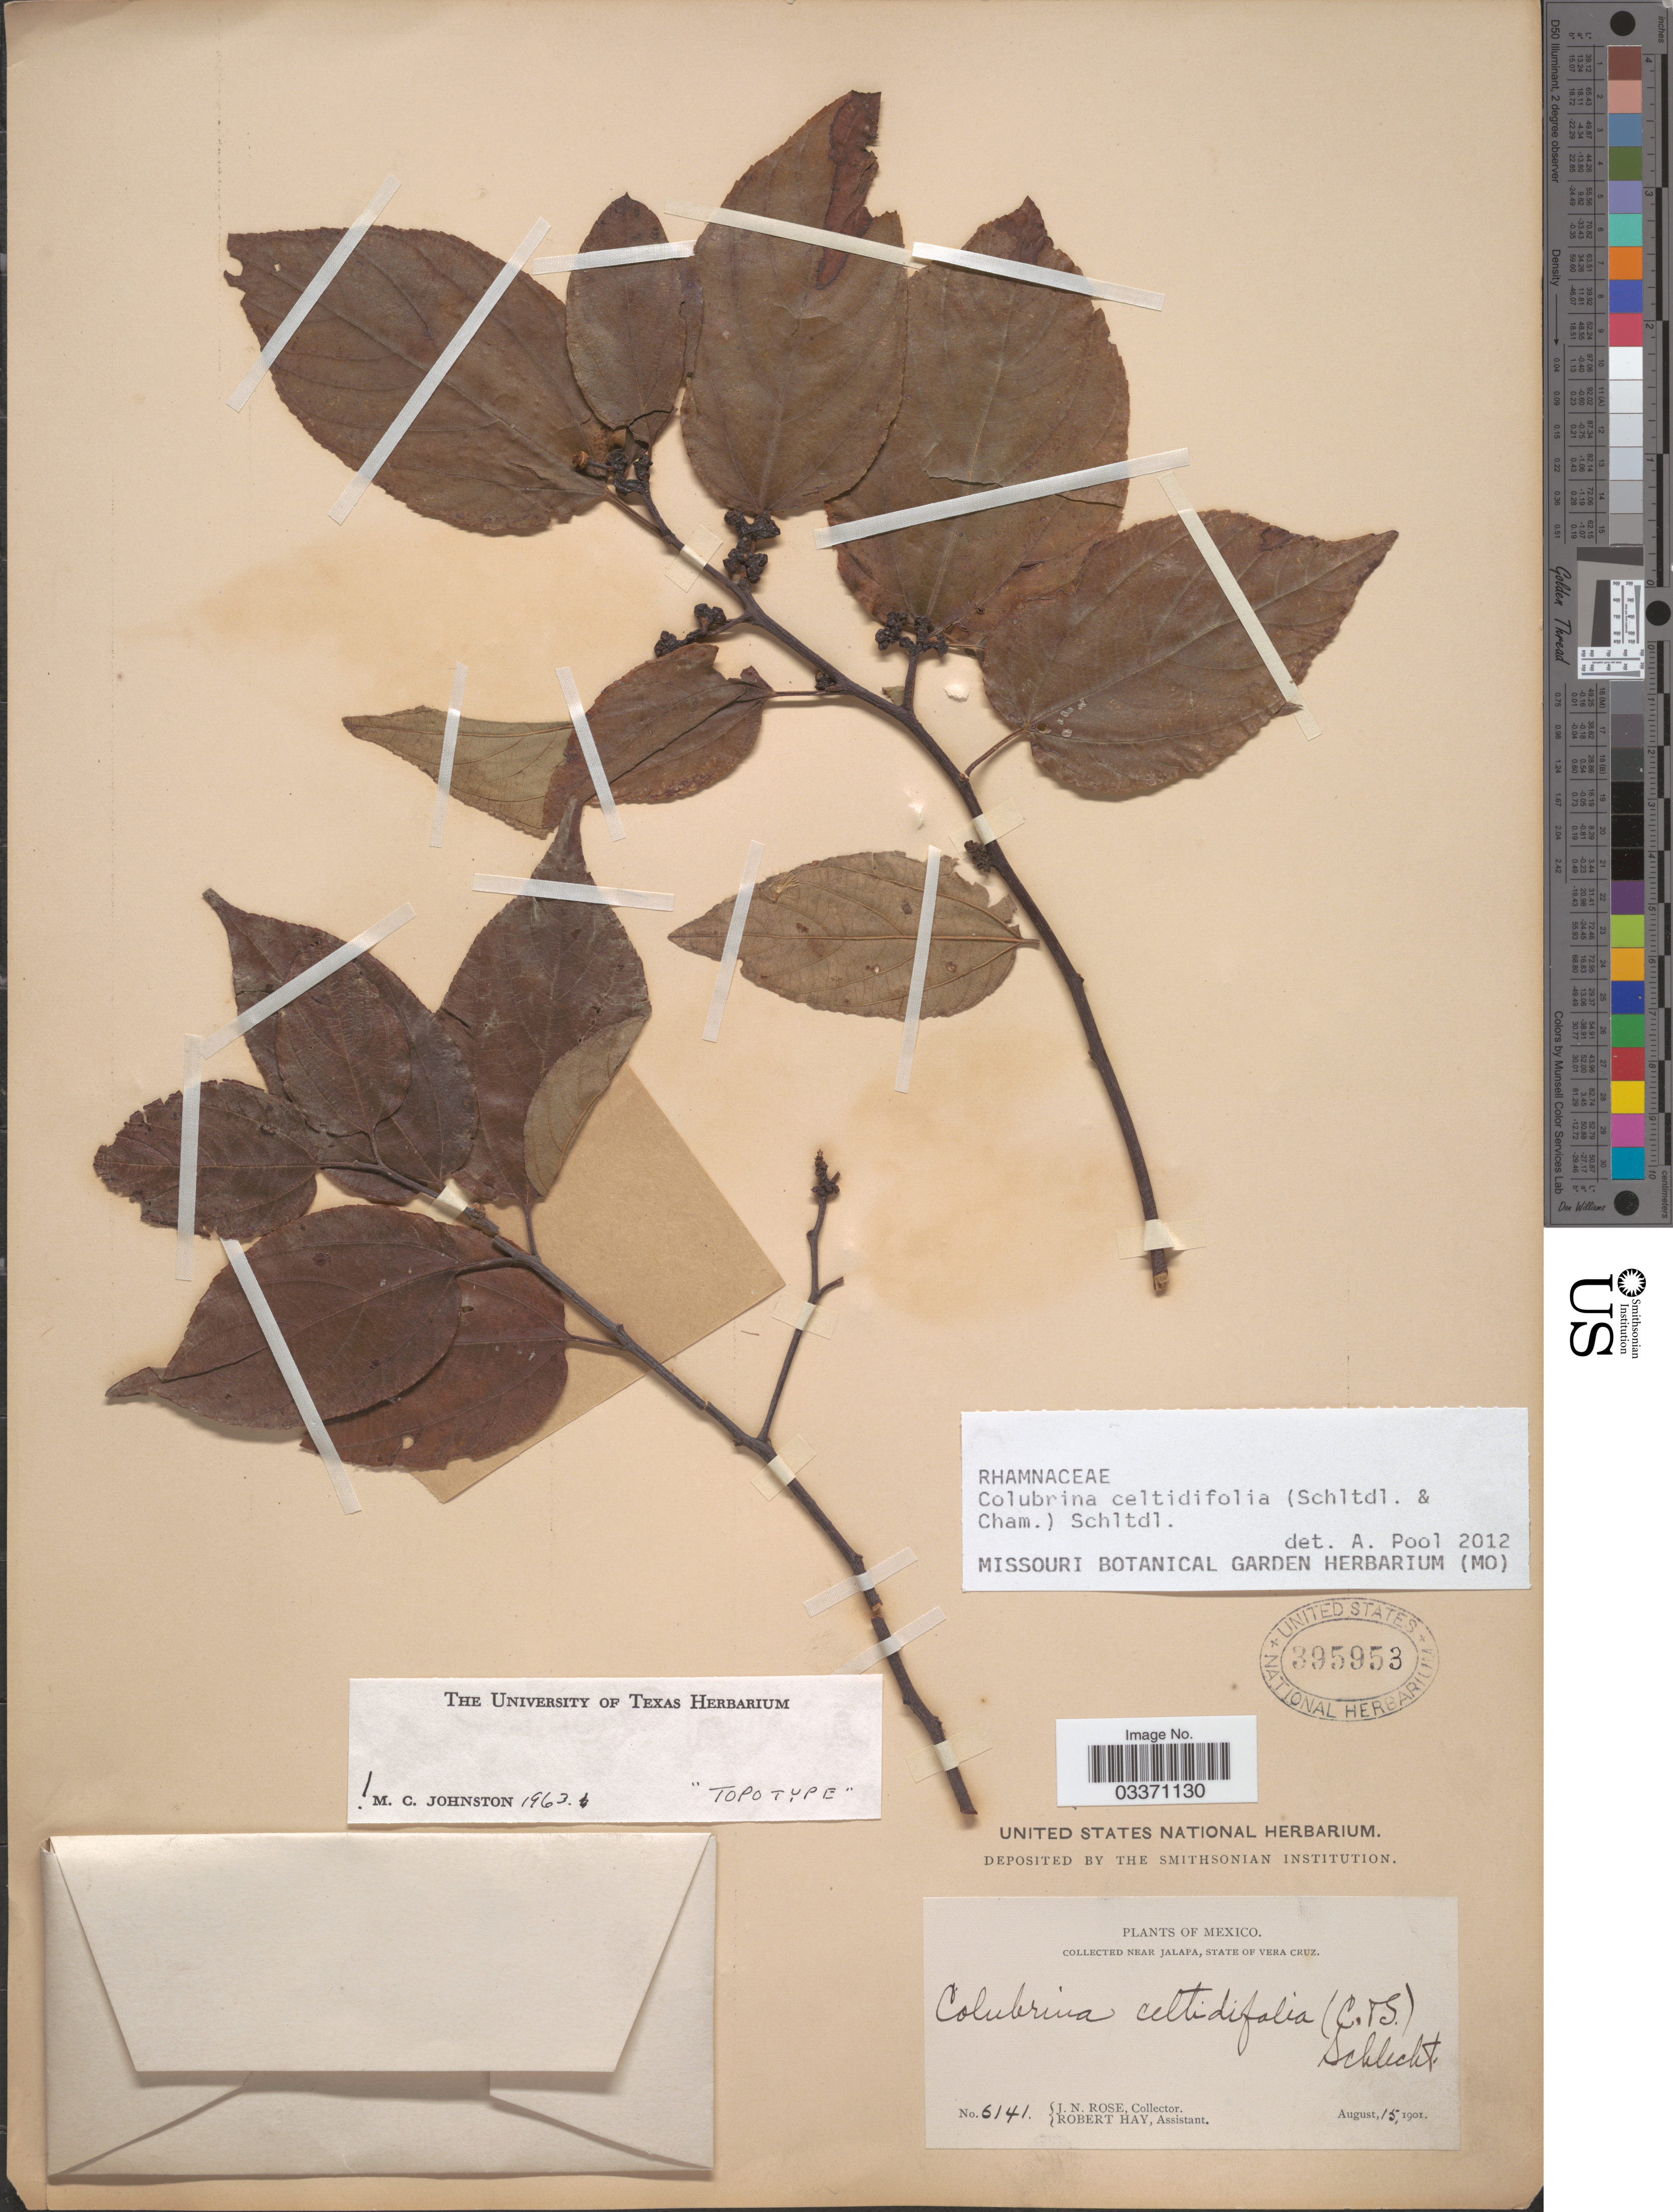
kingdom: Plantae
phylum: Tracheophyta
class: Magnoliopsida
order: Rosales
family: Rhamnaceae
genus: Colubrina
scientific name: Colubrina celtidifolia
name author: (Schltdl. & Cham.) Schltdl.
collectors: J. N. Rose & R. H. Hay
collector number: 6141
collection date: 1901-08-15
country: Mexico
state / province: Veracruz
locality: Near Jalapa, State of Vera Cruz.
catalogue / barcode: US 395953